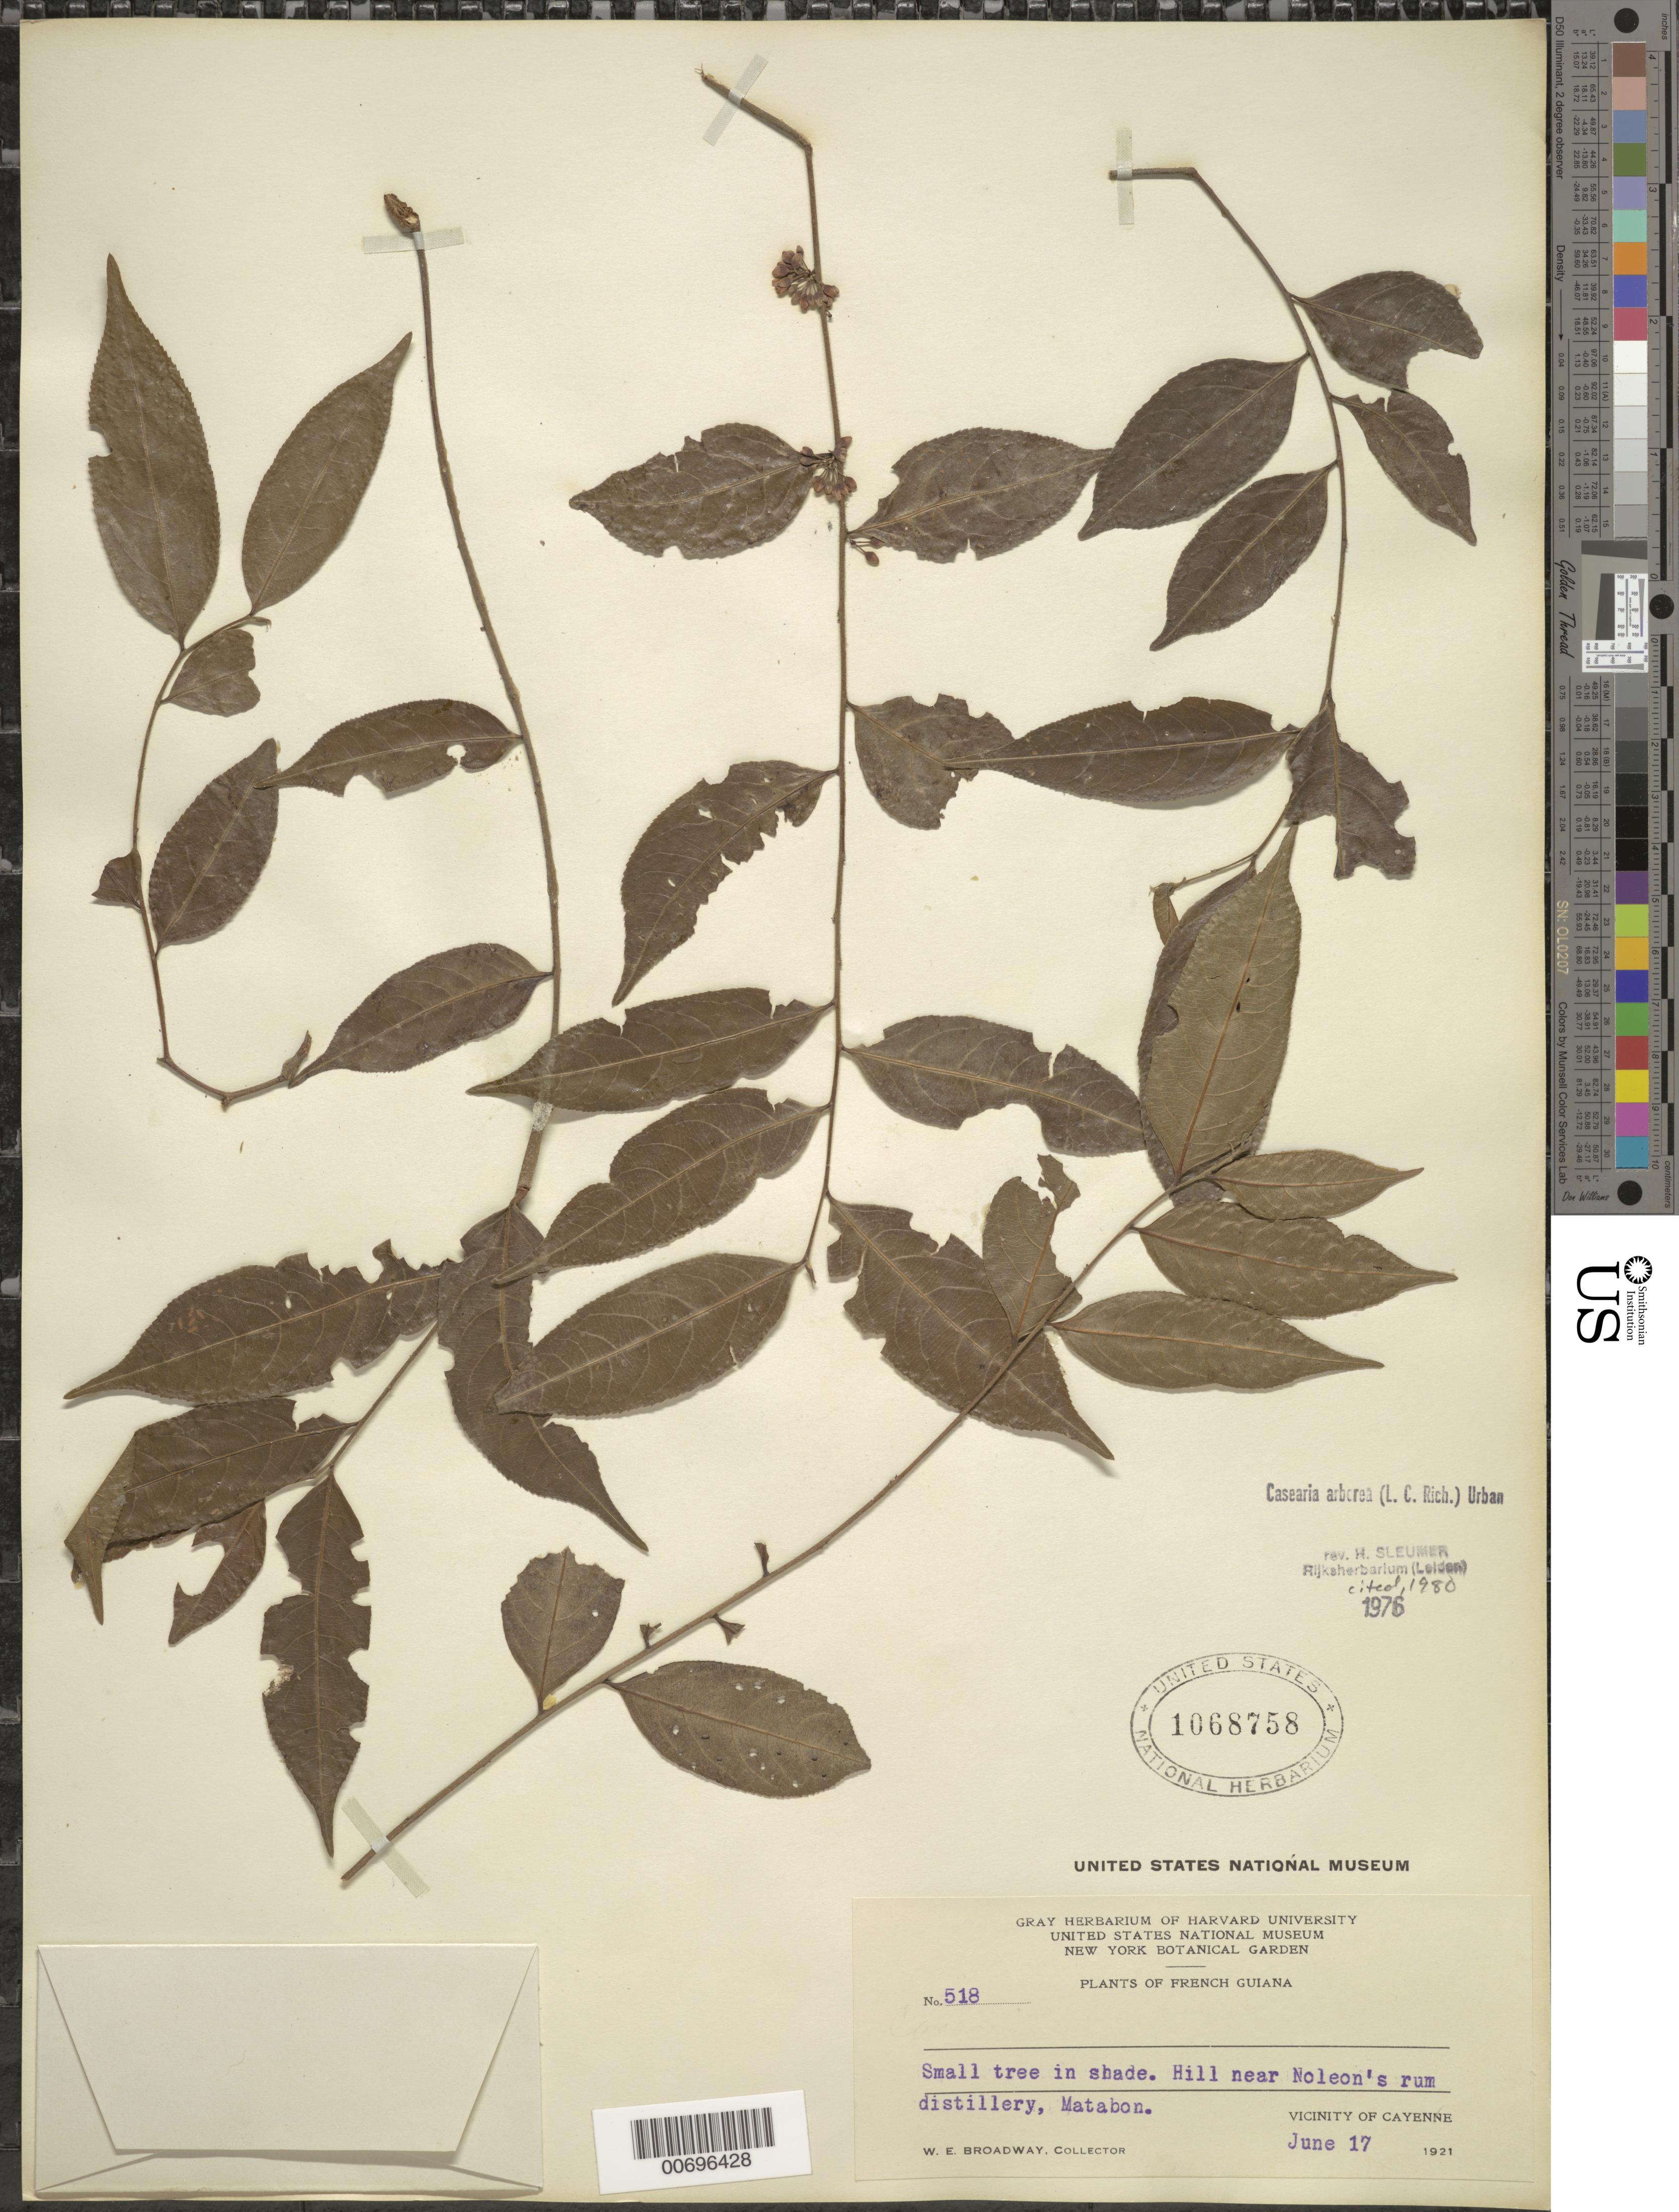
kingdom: Plantae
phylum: Tracheophyta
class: Magnoliopsida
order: Malpighiales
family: Salicaceae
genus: Casearia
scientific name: Casearia arborea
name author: (Rich.) Urb.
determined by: Sleumer, H. O.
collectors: W. E. Broadway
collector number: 518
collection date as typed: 17-Jun-21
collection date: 1921-06-17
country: French Guiana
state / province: Cayenne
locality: Cayenne, vic.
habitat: In shade near rum distillery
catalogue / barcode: US 1068758